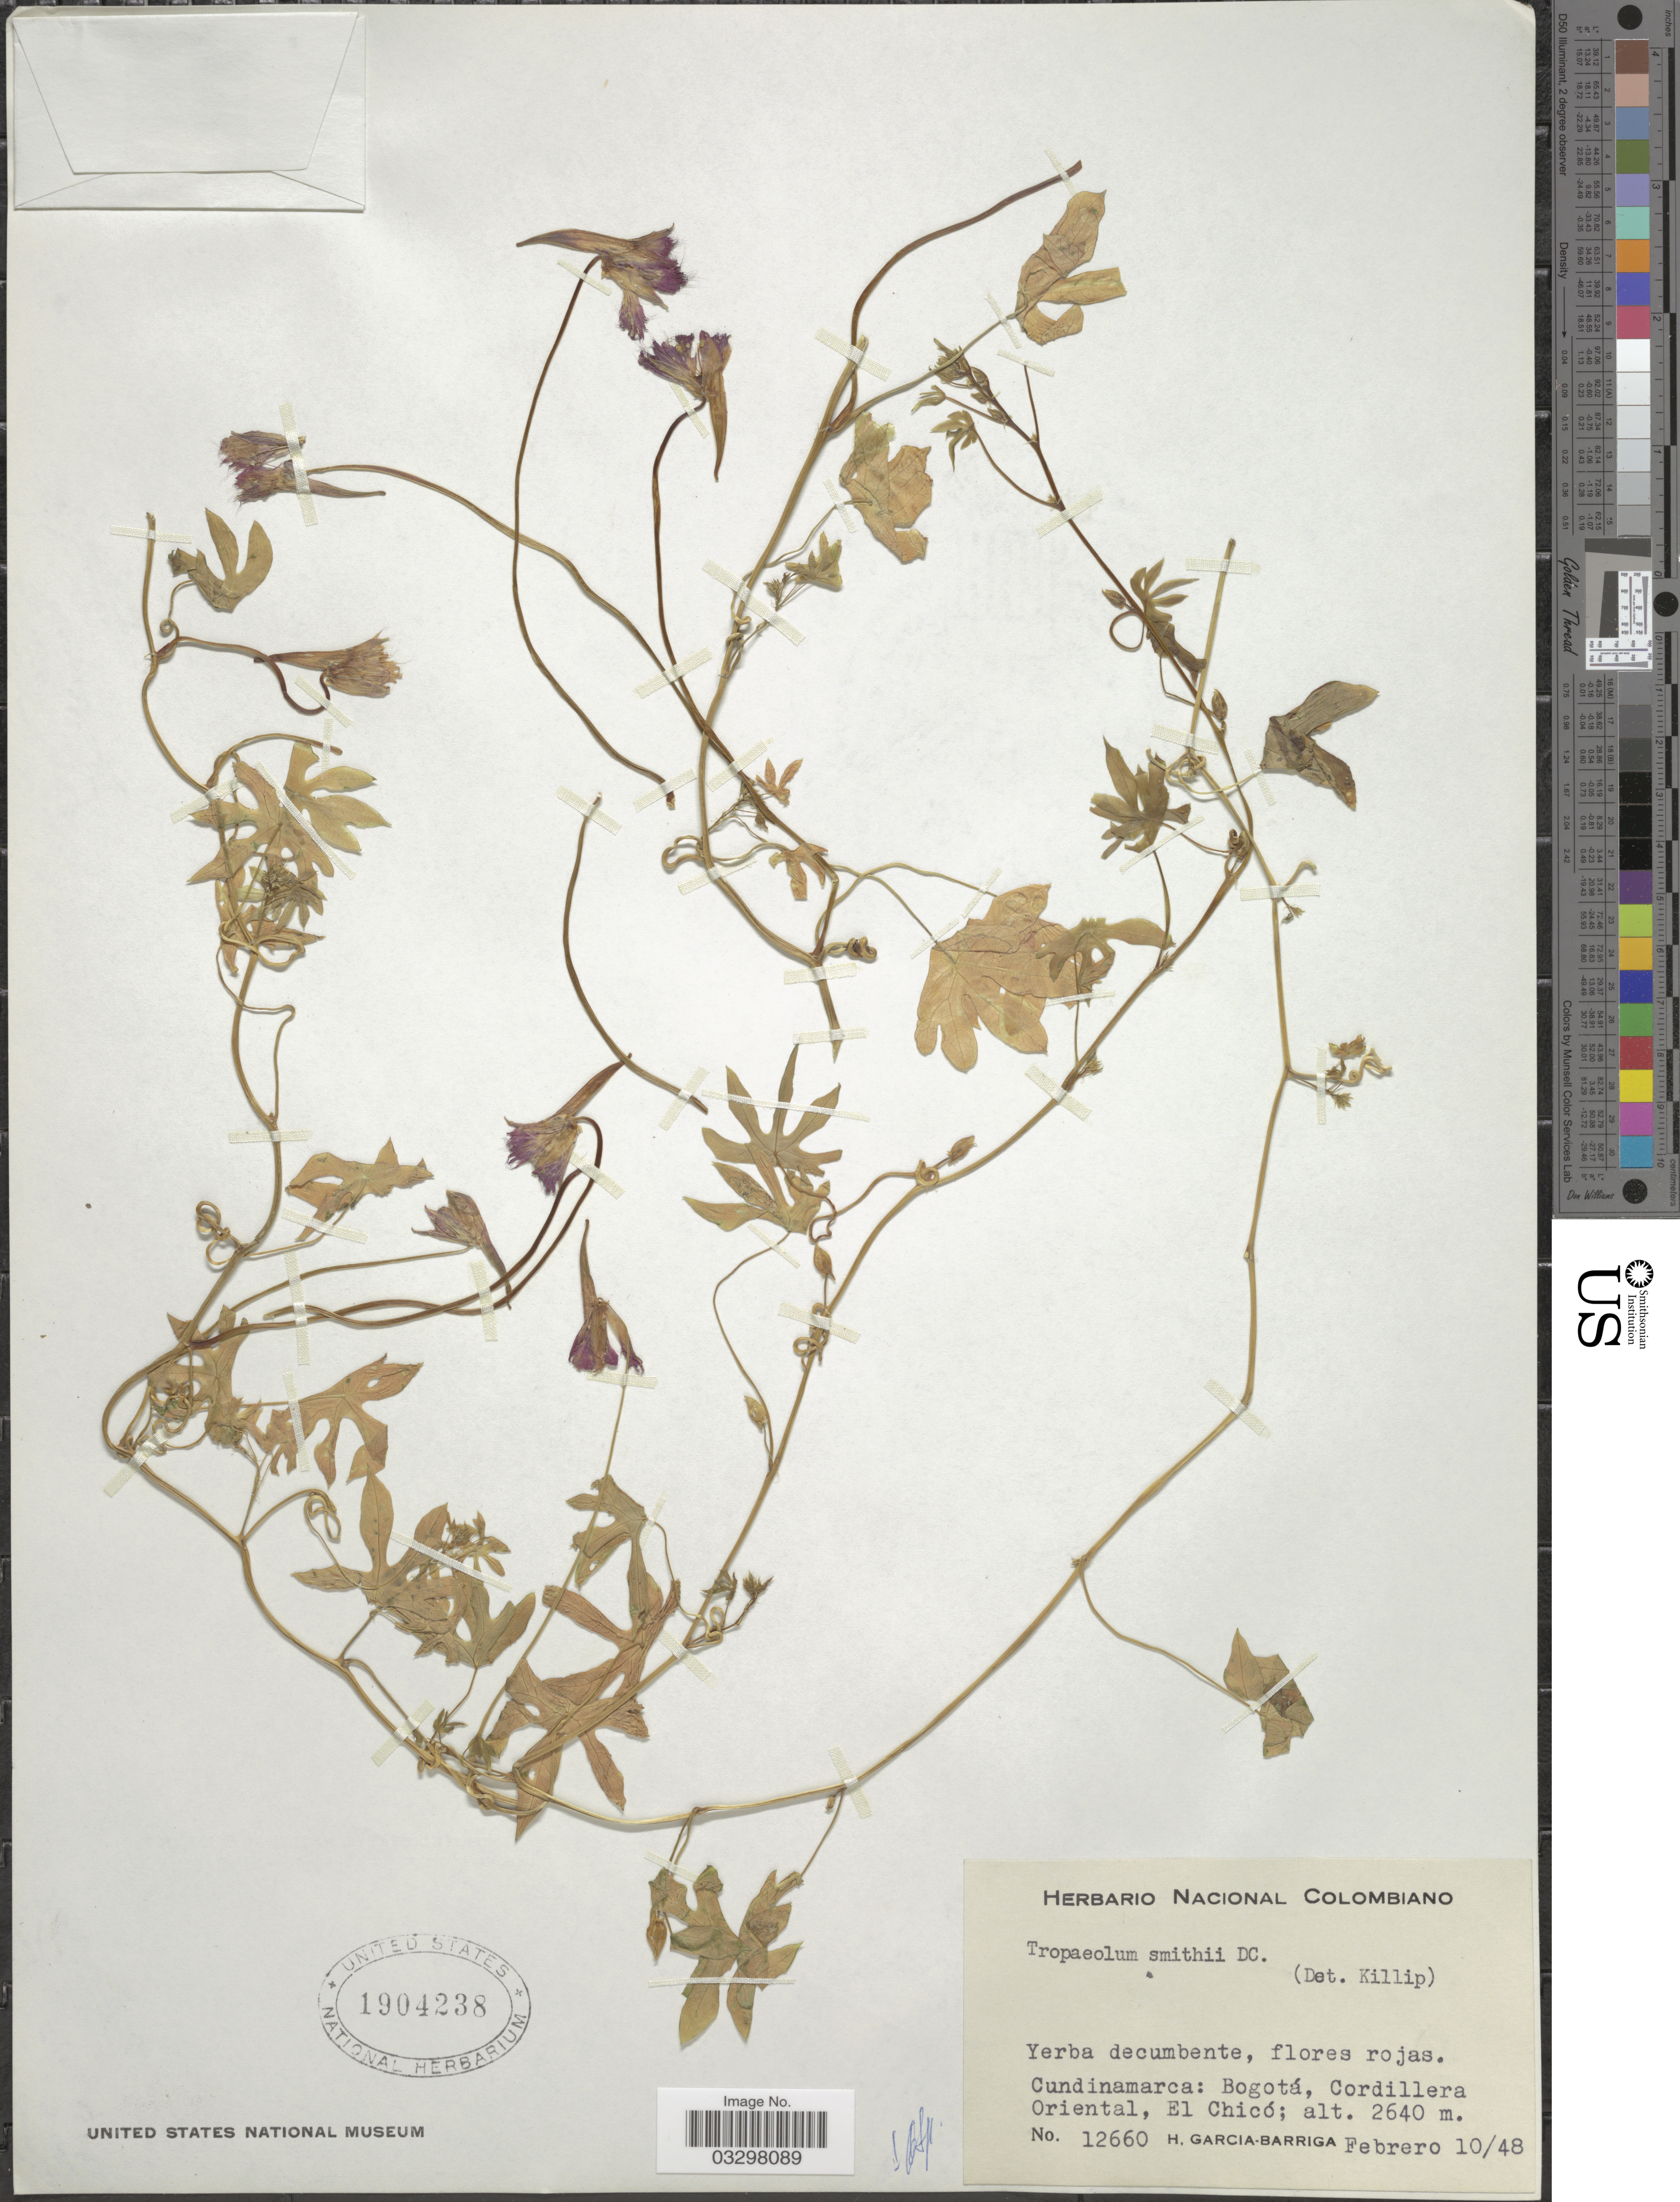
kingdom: Plantae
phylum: Tracheophyta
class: Magnoliopsida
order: Brassicales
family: Tropaeolaceae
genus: Tropaeolum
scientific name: Tropaeolum smithii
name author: DC.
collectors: H. García Barriga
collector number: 12660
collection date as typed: Transcribed d/m/y: 10/2/48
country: Colombia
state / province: Cundinamarca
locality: Bogotá, Cordillera Oriental, El Chicó.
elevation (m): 2640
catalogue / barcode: US 1904238